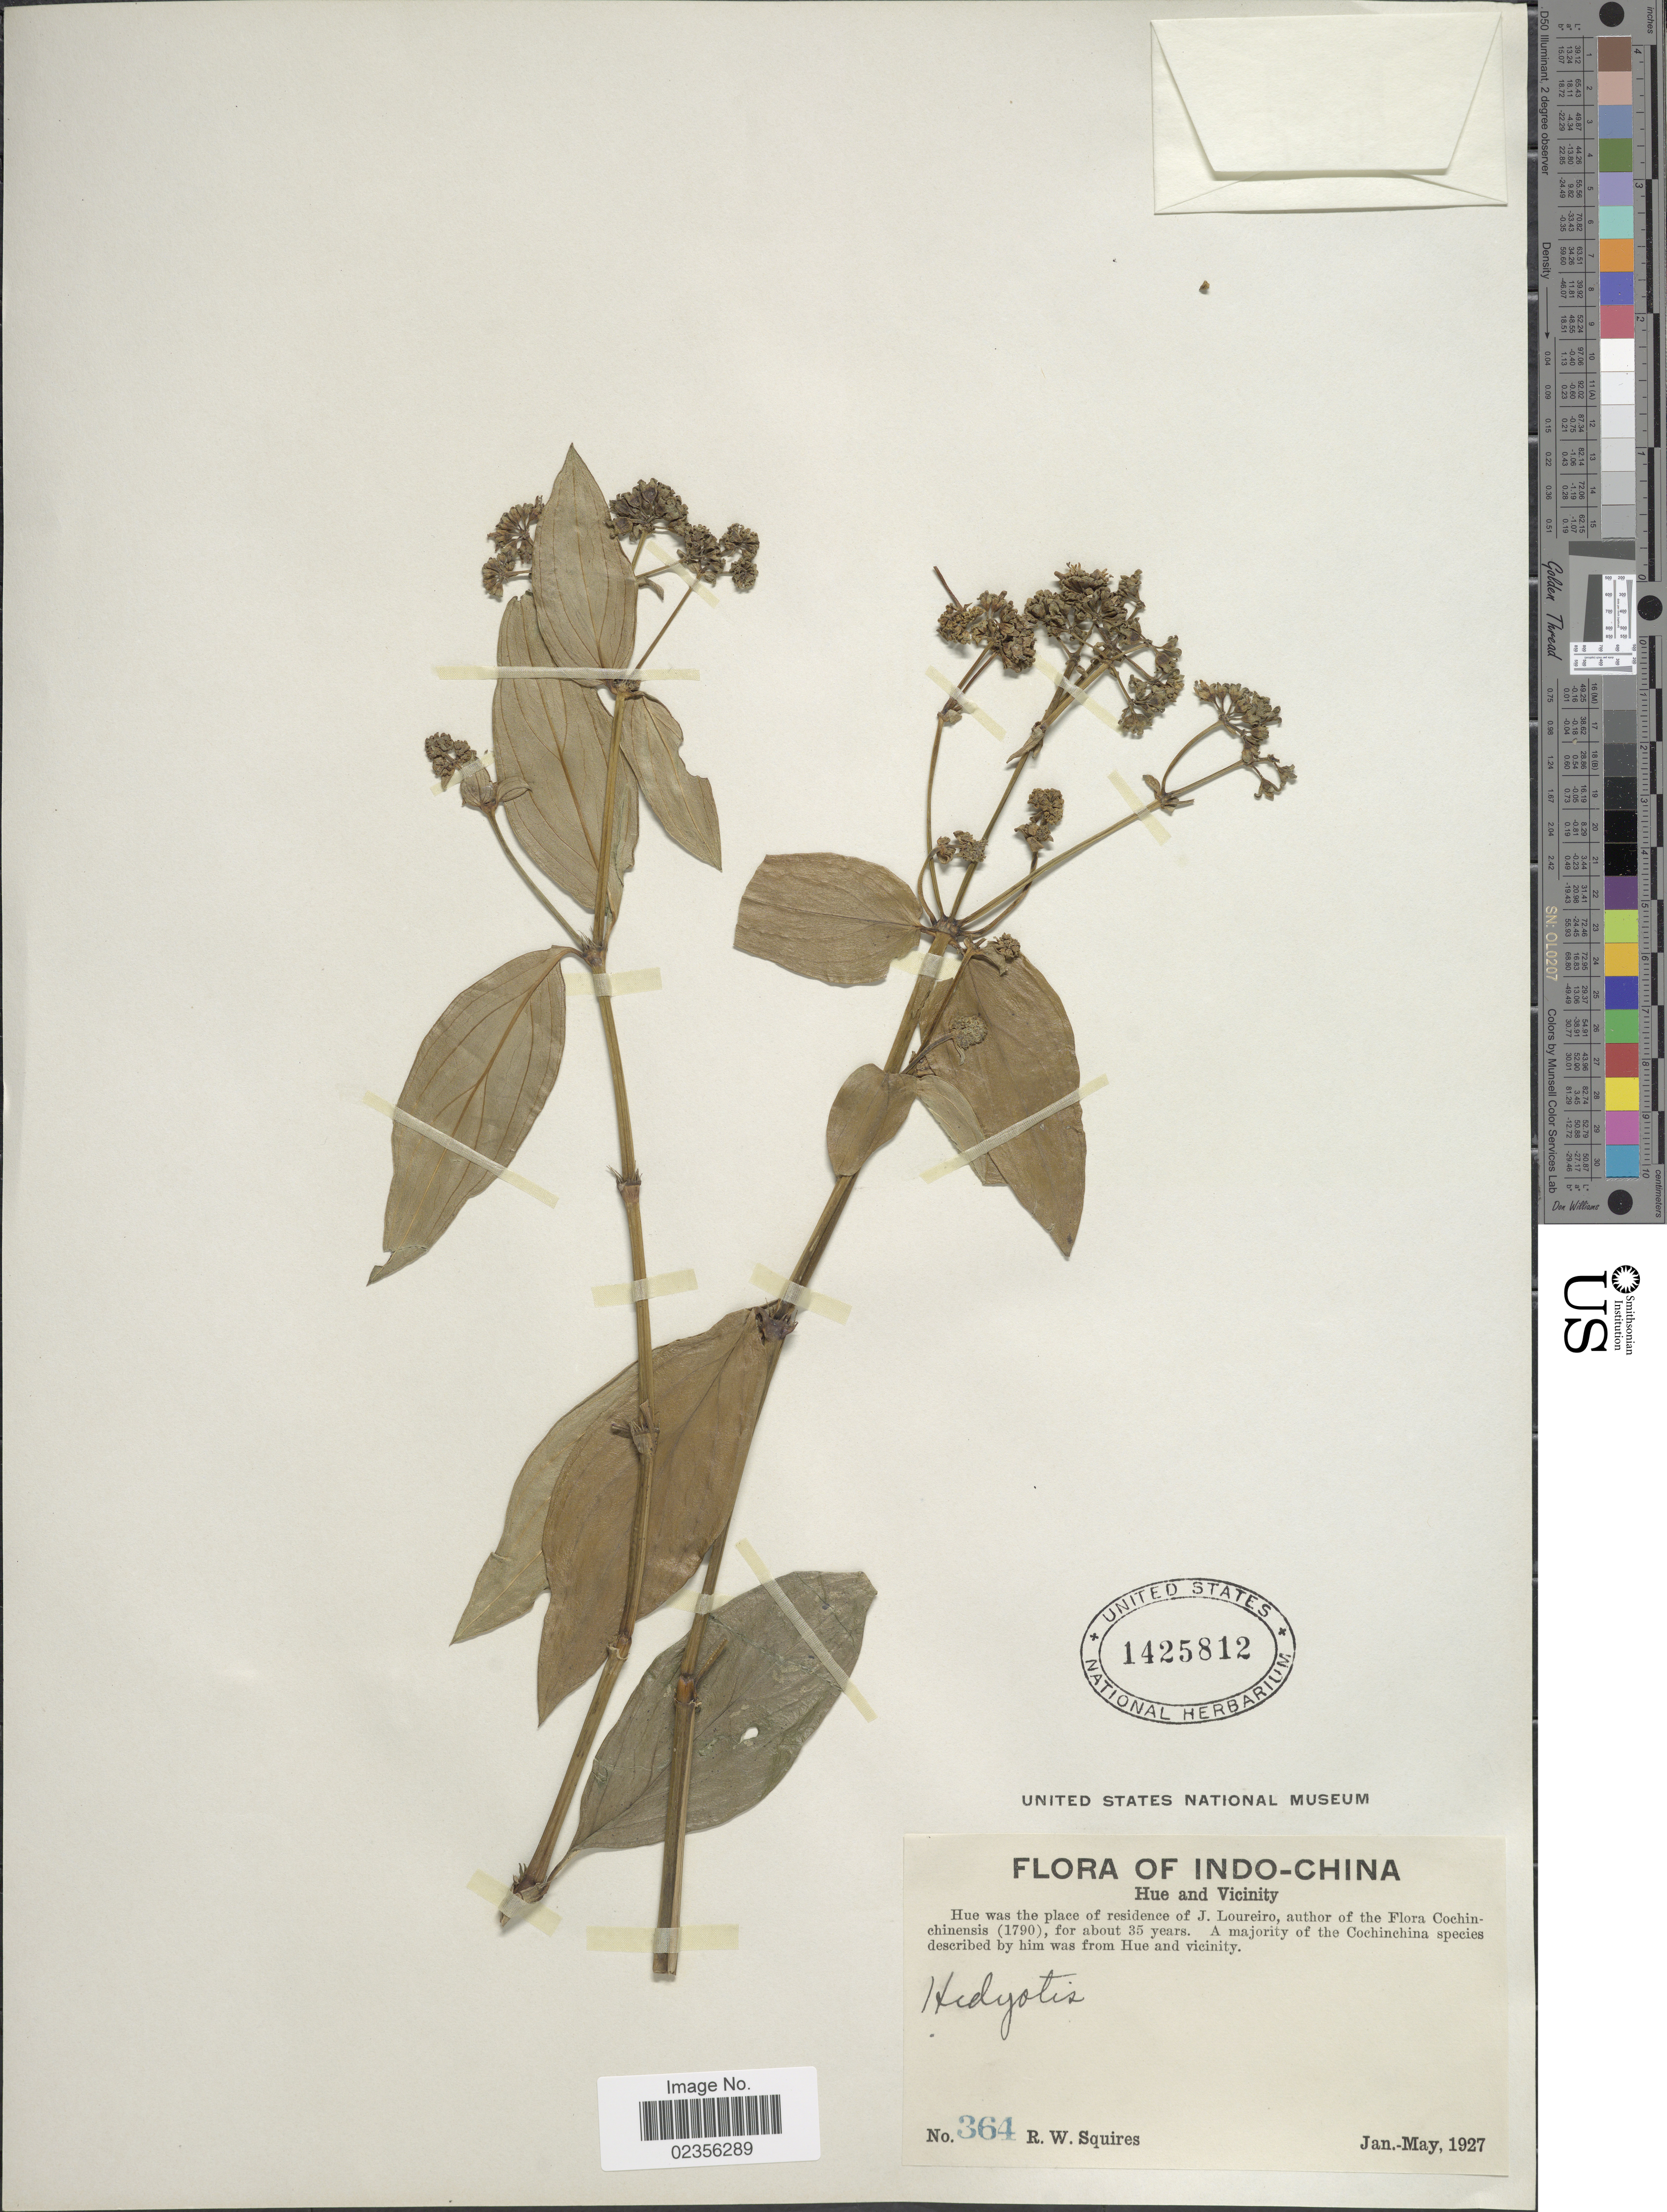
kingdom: Plantae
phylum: Tracheophyta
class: Magnoliopsida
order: Gentianales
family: Rubiaceae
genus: Hedyotis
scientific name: Hedyotis sp.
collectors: R. Squires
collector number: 364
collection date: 1927-01/1927-05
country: Vietnam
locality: Indo-China, Hue and Vicinity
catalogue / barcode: US 1425812